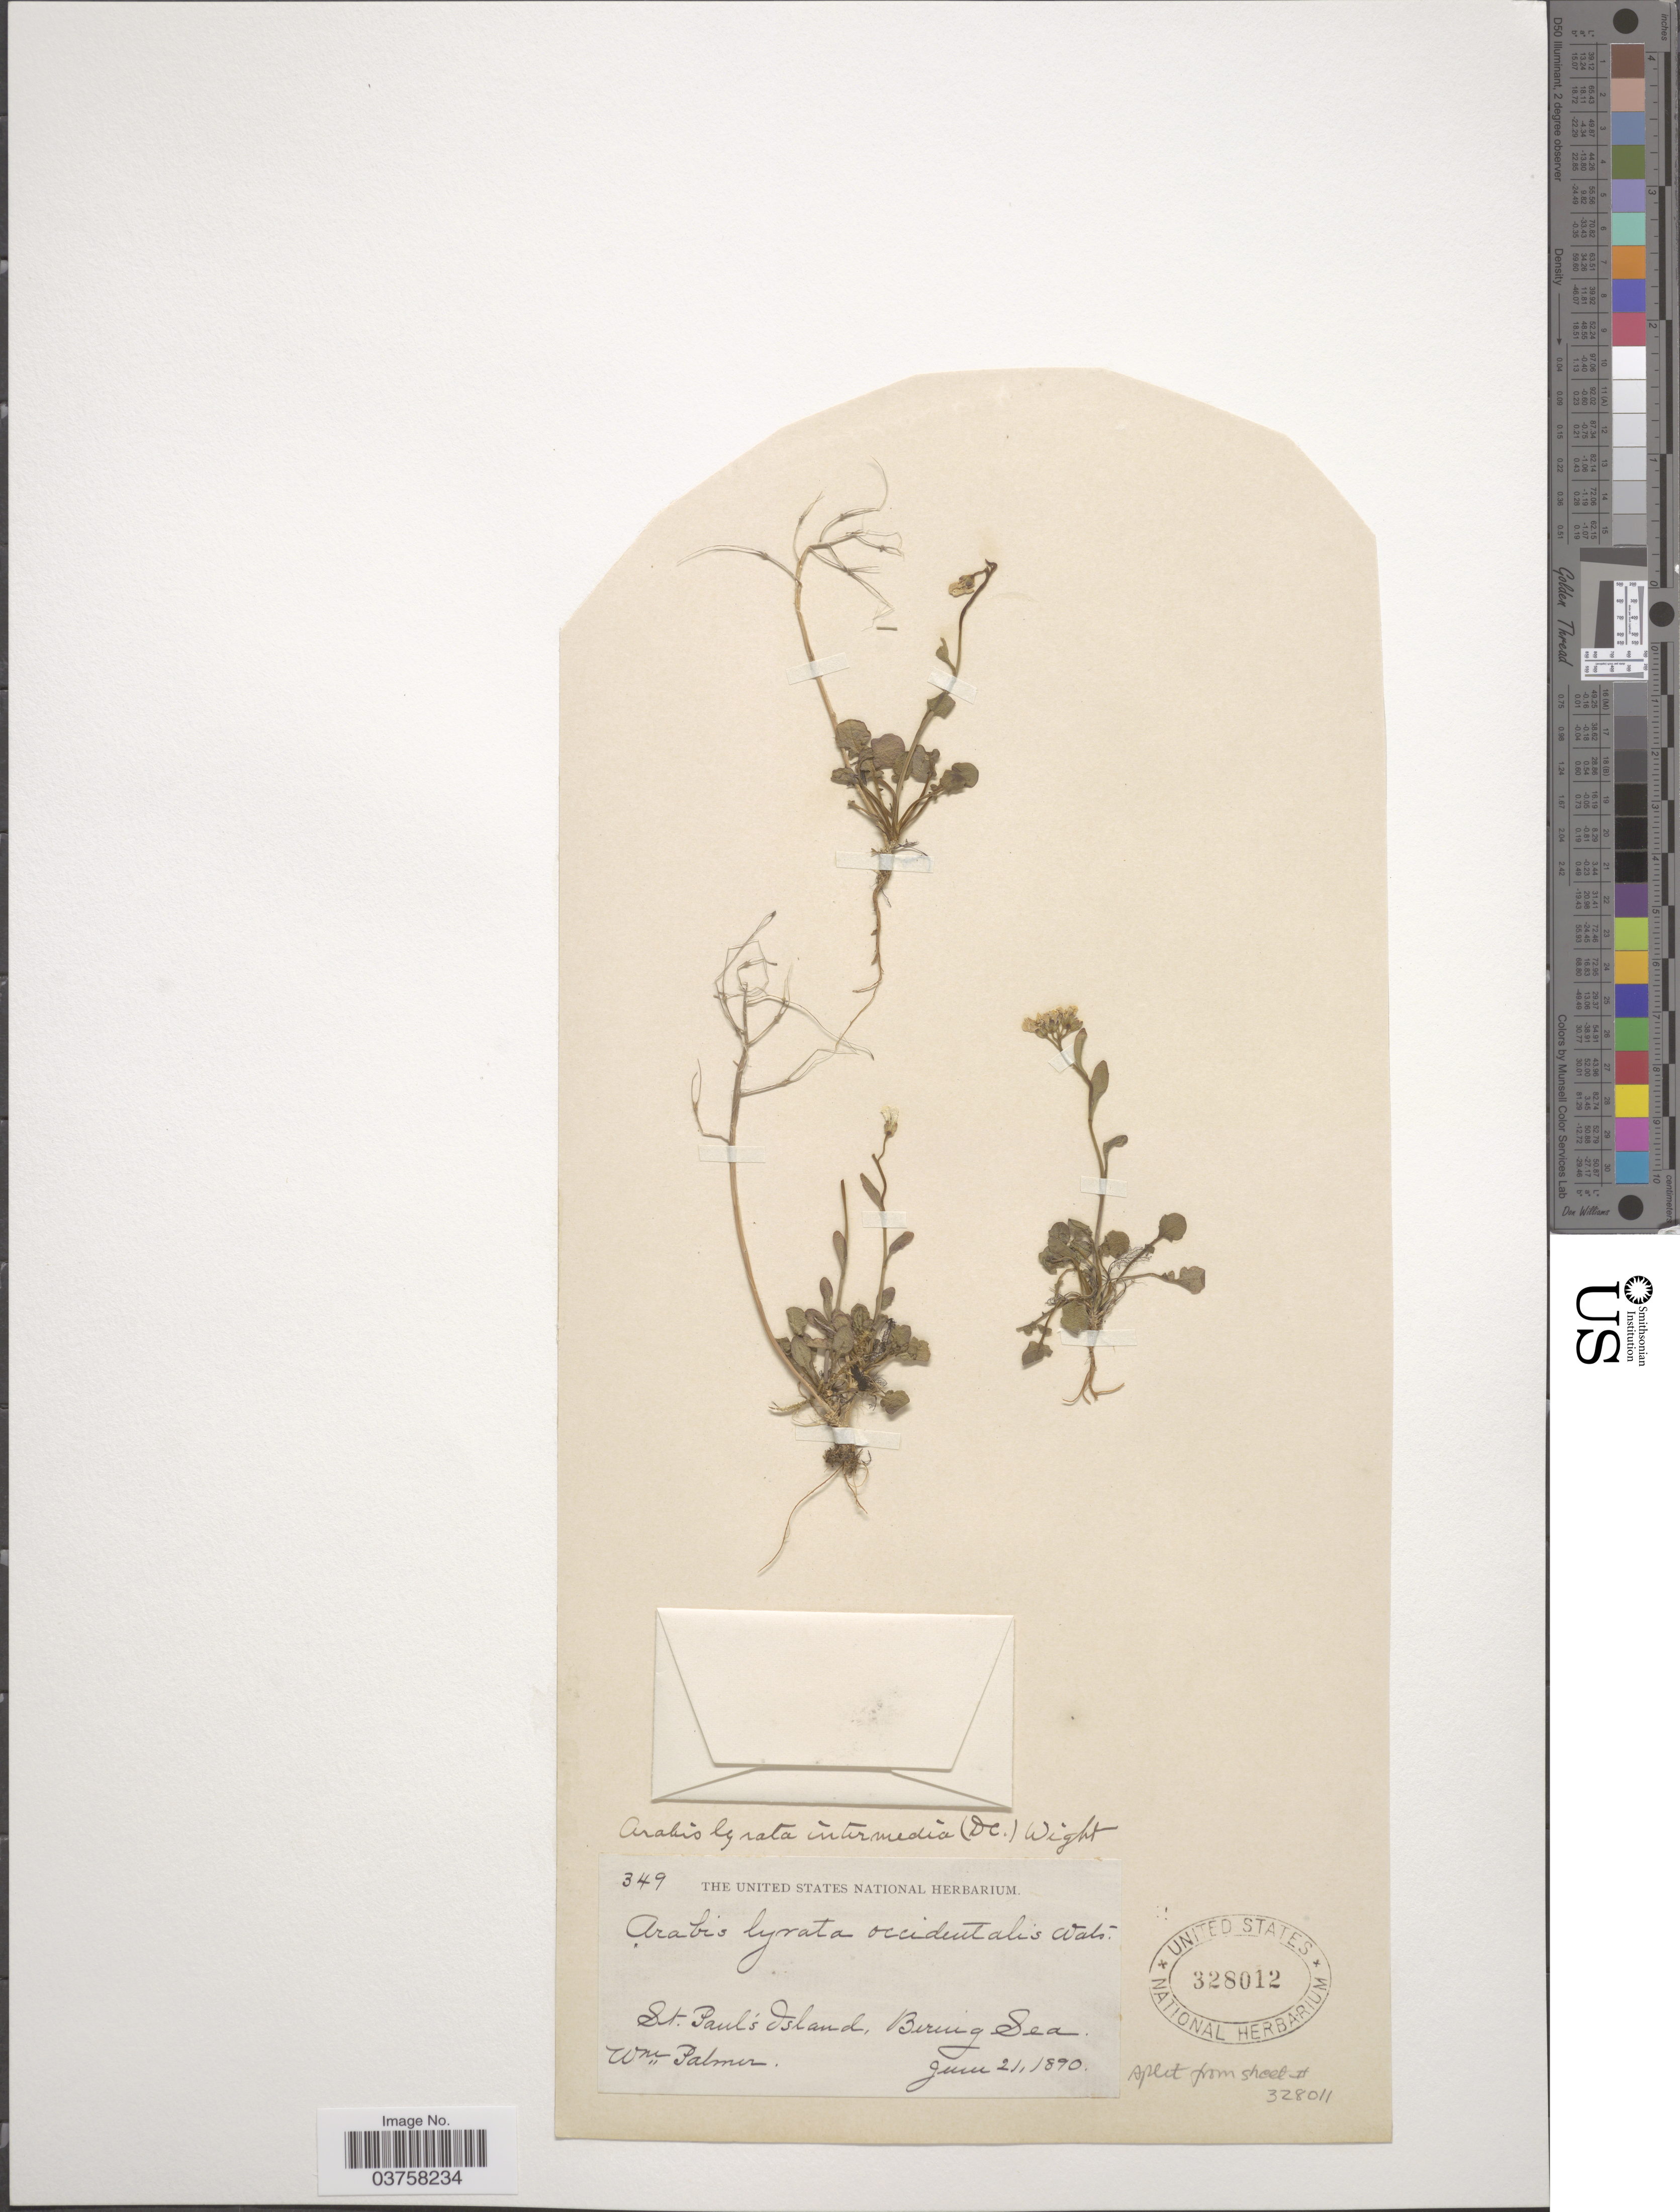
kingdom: Plantae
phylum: Tracheophyta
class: Magnoliopsida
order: Brassicales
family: Brassicaceae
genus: Arabis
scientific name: Arabis lyrata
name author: L.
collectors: W. Palmer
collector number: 349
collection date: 1890-06-21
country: United States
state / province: Alaska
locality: St. Paul's Island, Bering Sea.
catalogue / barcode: US 328012